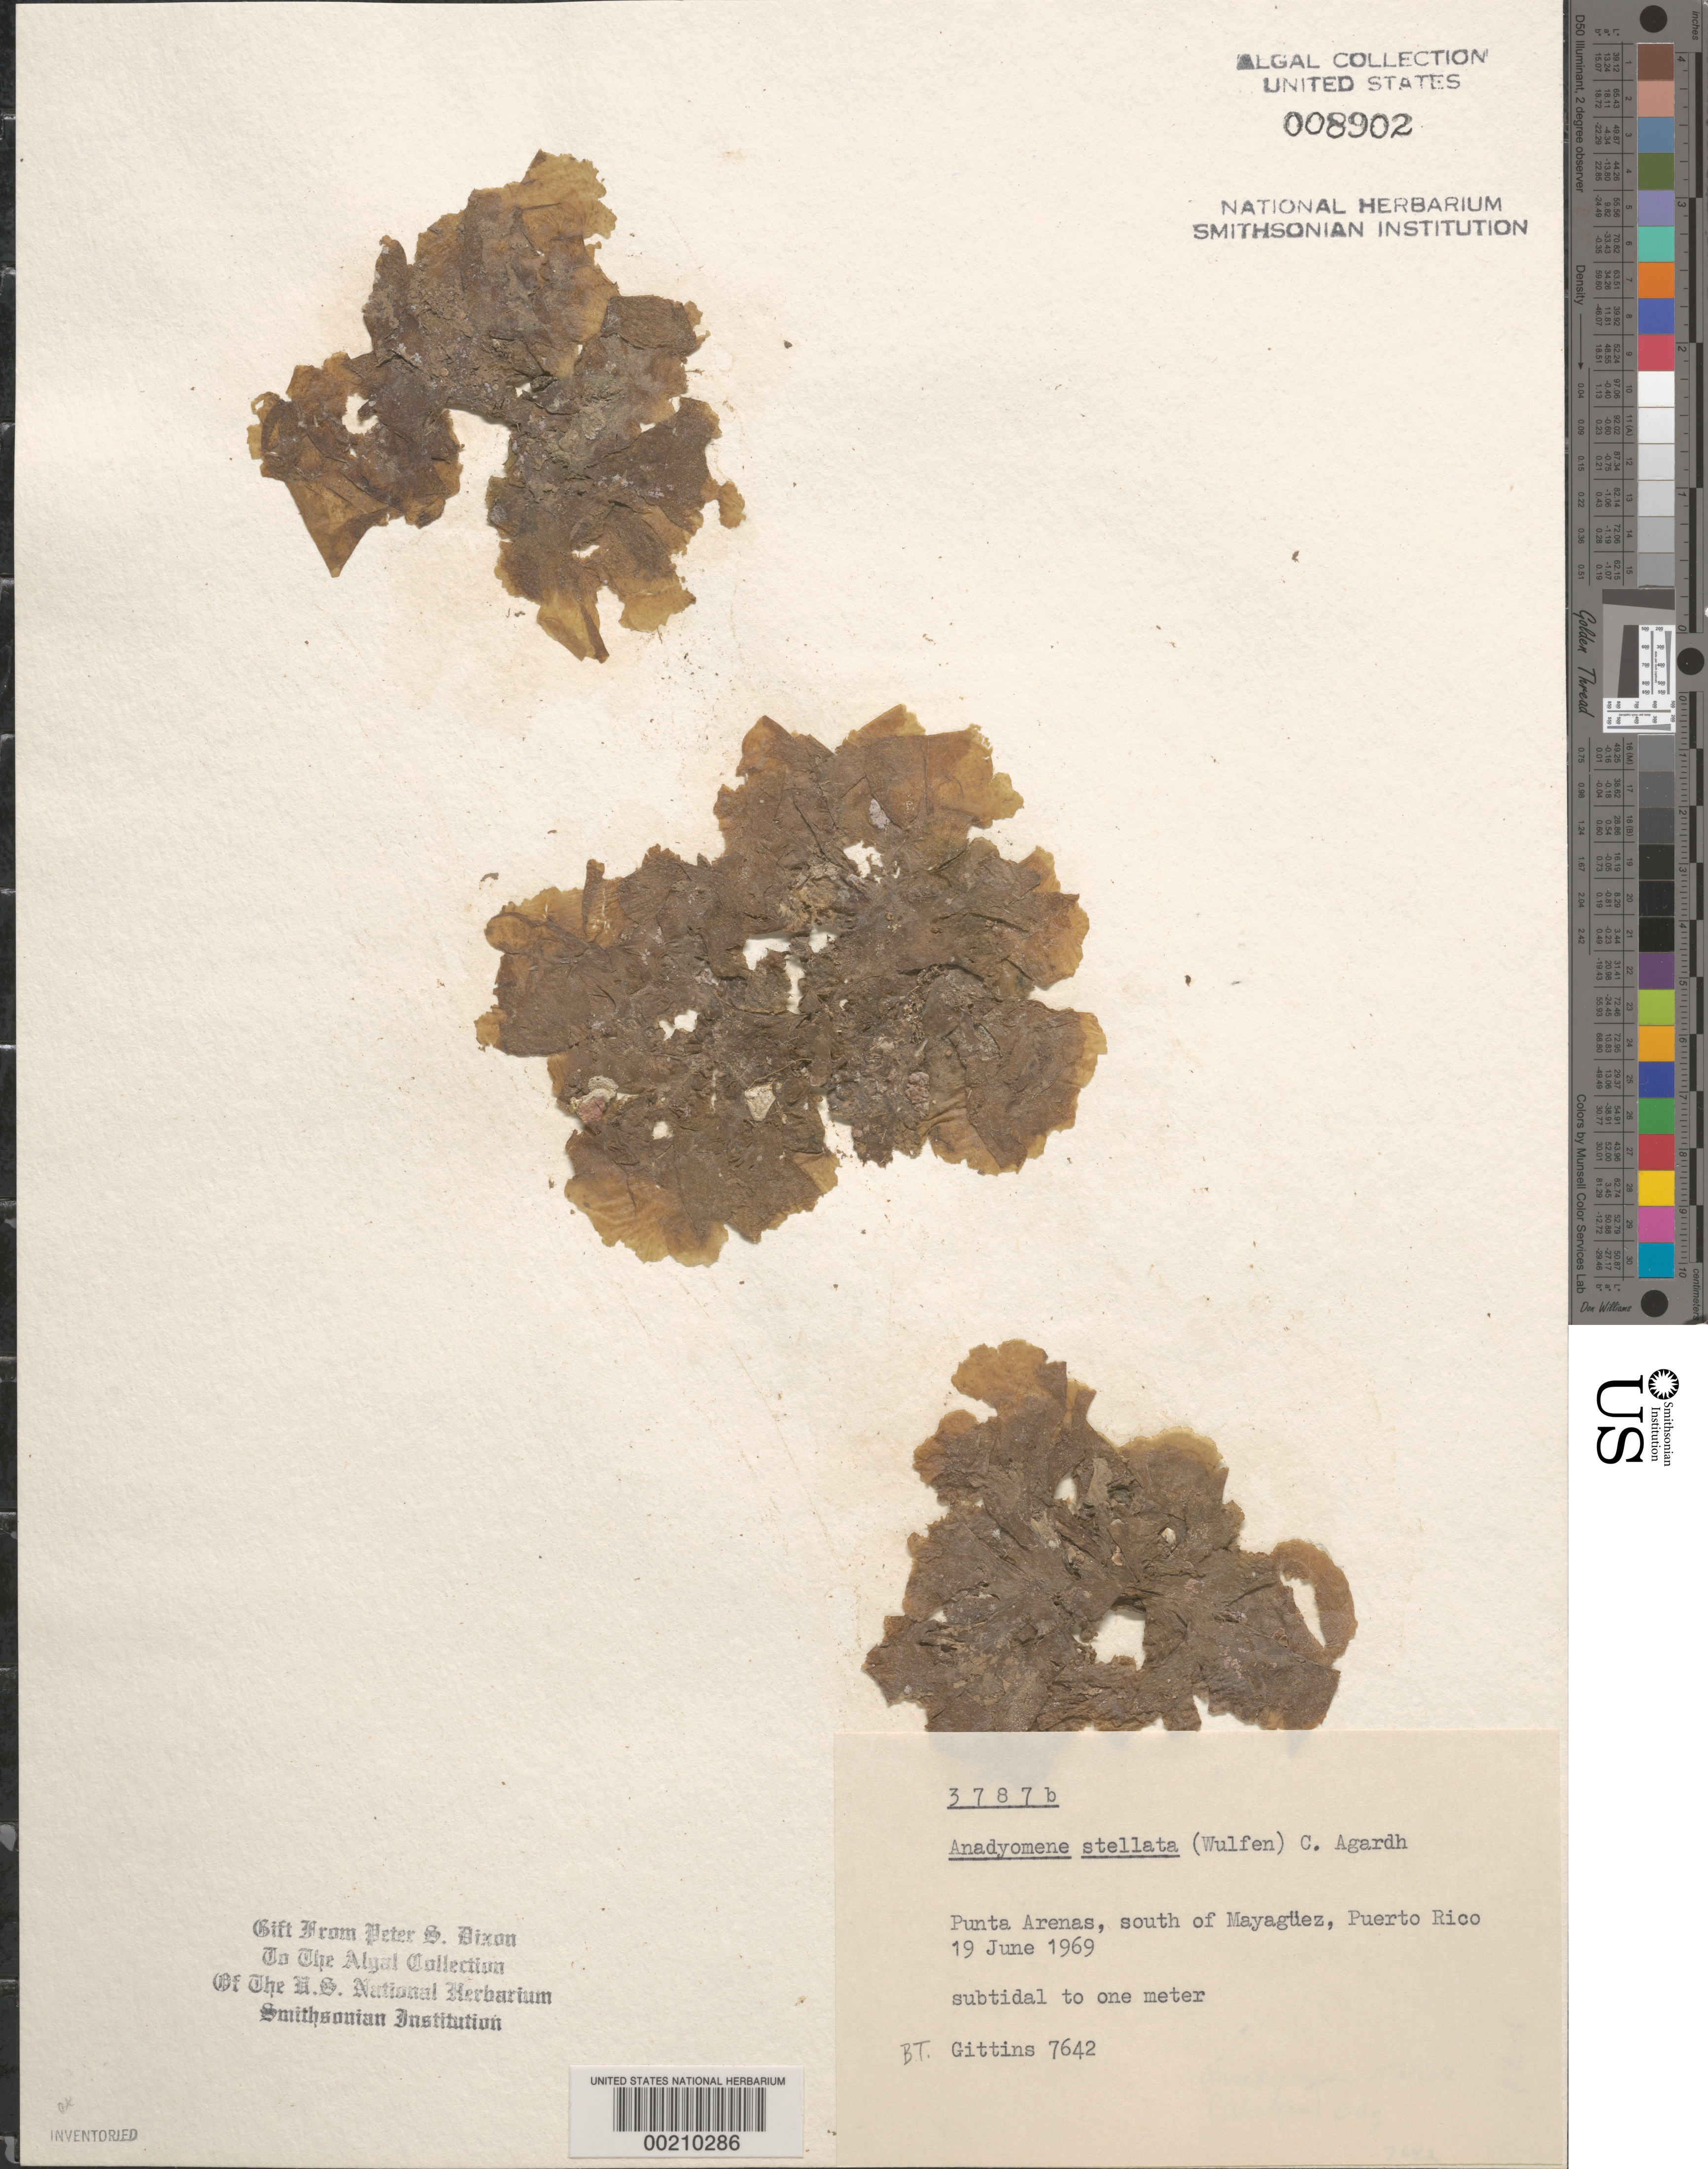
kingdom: Plantae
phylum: Chlorophyta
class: Ulvophyceae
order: Cladophorales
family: Anadyomenaceae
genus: Anadyomene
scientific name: Anadyomene stellata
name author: (Wulfen) C. Agardh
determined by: Dixon, P. S.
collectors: B. Gittins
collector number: BTG 7642 & PSD 3787B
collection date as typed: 19 Jun 1969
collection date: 1969-06-19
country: Puerto Rico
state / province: Mayaguez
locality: Punta arenas, south of mayaguez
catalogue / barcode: US 8902